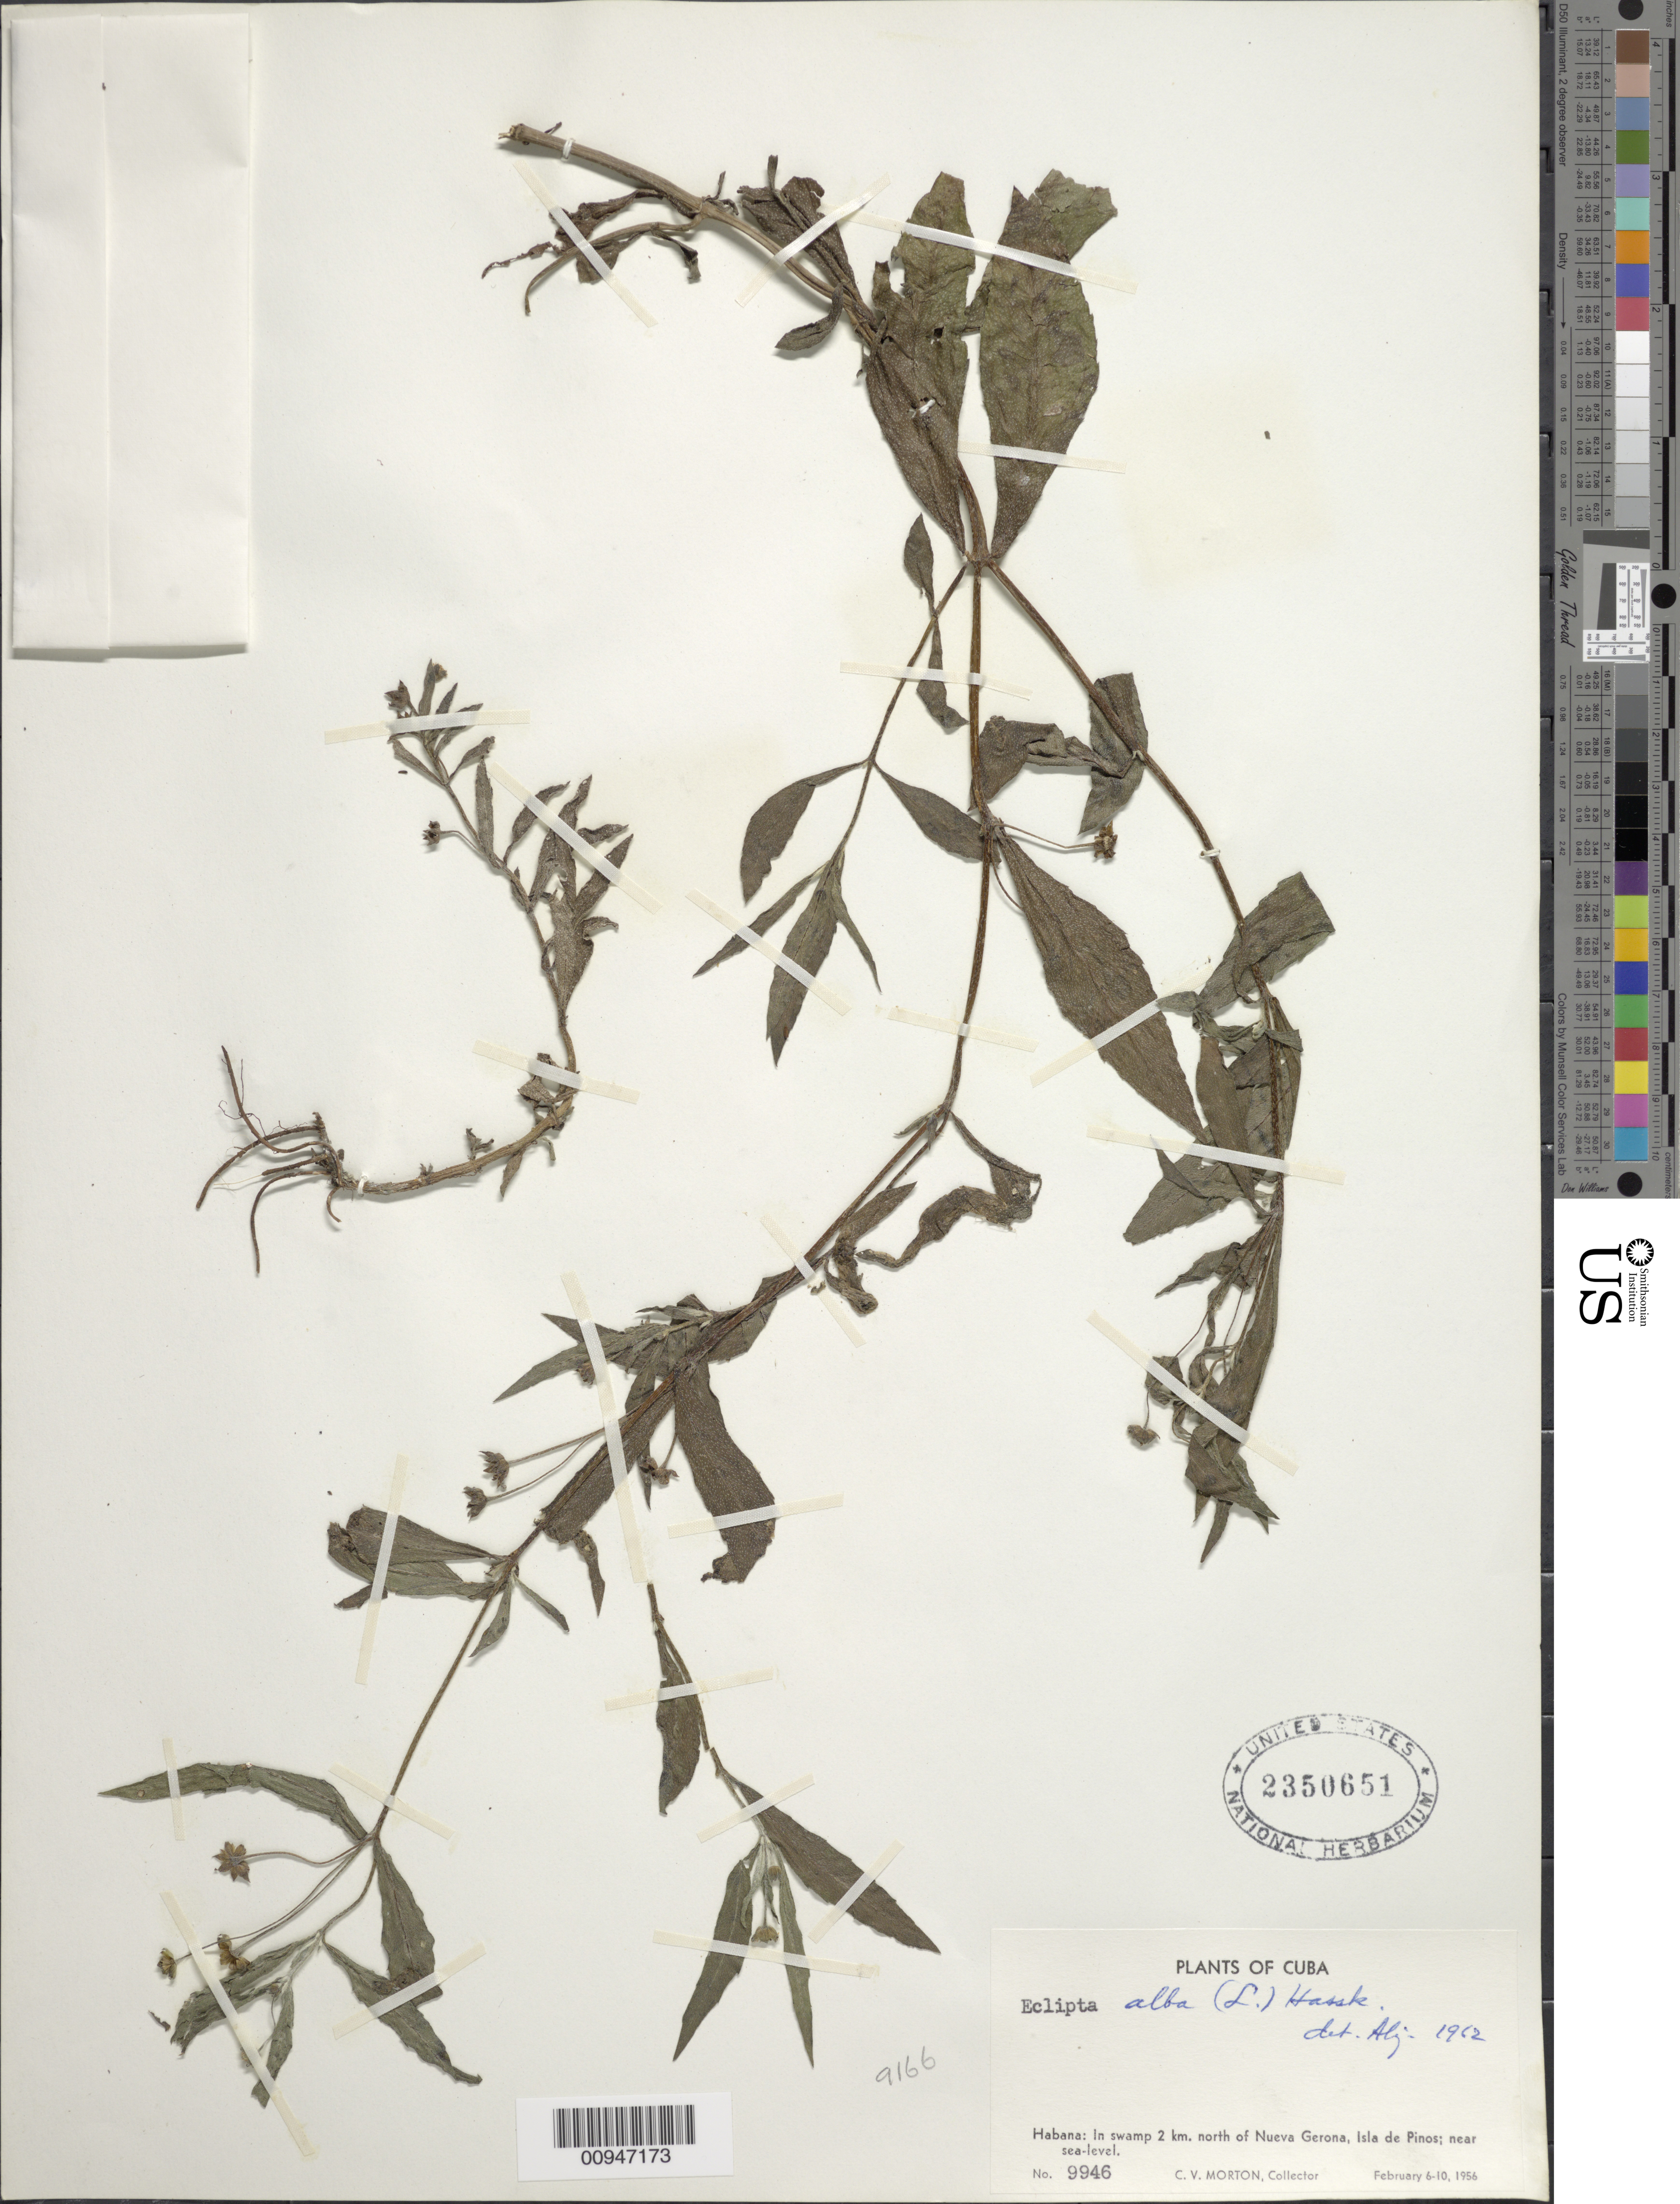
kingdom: Plantae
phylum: Tracheophyta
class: Magnoliopsida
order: Asterales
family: Asteraceae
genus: Eclipta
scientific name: Eclipta prostrata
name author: (L.) L.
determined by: Liogier, Alain H.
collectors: C. V. Morton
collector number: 9946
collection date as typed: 06 Feb 1956 to 10 Feb 1956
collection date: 1956-02-06/1956-02-10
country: Cuba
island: Isla de la Juventud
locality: Isle of Pines 2 km north of Nueva Gerona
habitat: In swamp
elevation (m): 0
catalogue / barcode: US 2350651